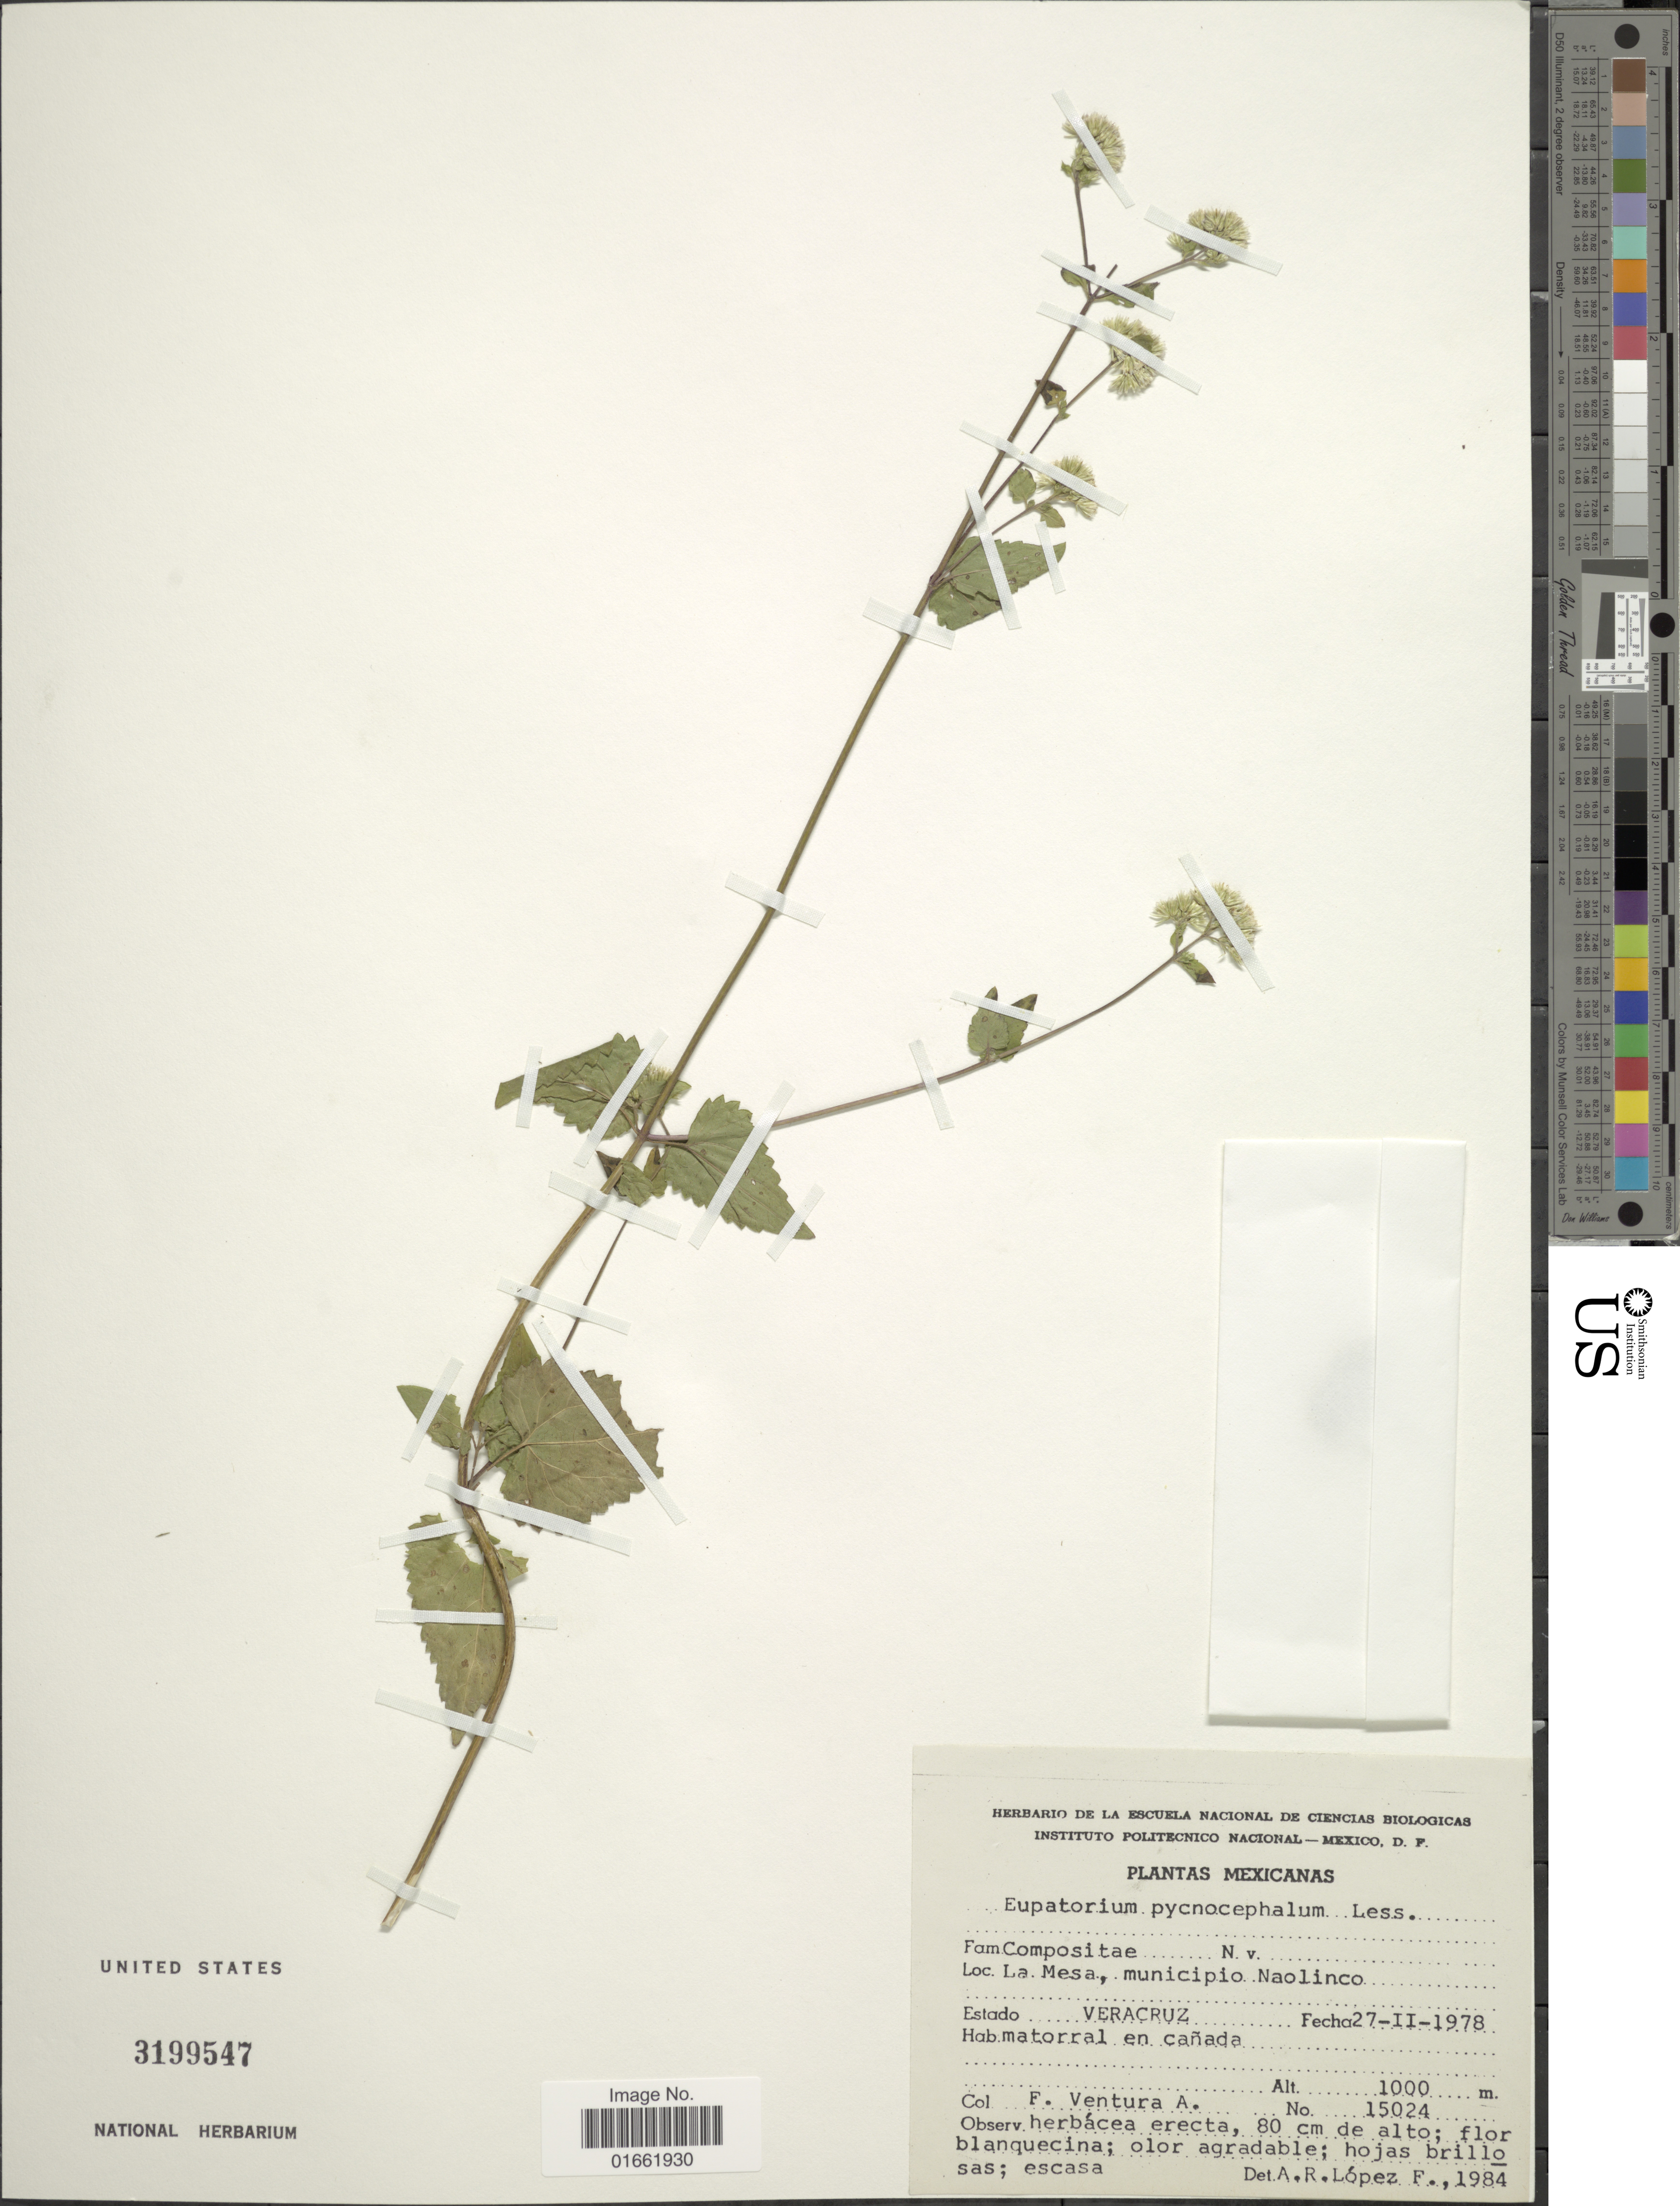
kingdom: Plantae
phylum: Tracheophyta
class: Magnoliopsida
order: Asterales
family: Asteraceae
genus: Fleischmannia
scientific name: Fleischmannia pycnocephala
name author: (Less.) R.M. King & H. Rob.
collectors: F. Ventura A.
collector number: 15024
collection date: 1978-02-27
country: Mexico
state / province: Veracruz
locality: La Mesa, municipio Naolinco. Estado Veracruz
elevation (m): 1000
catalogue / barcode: US 3199547